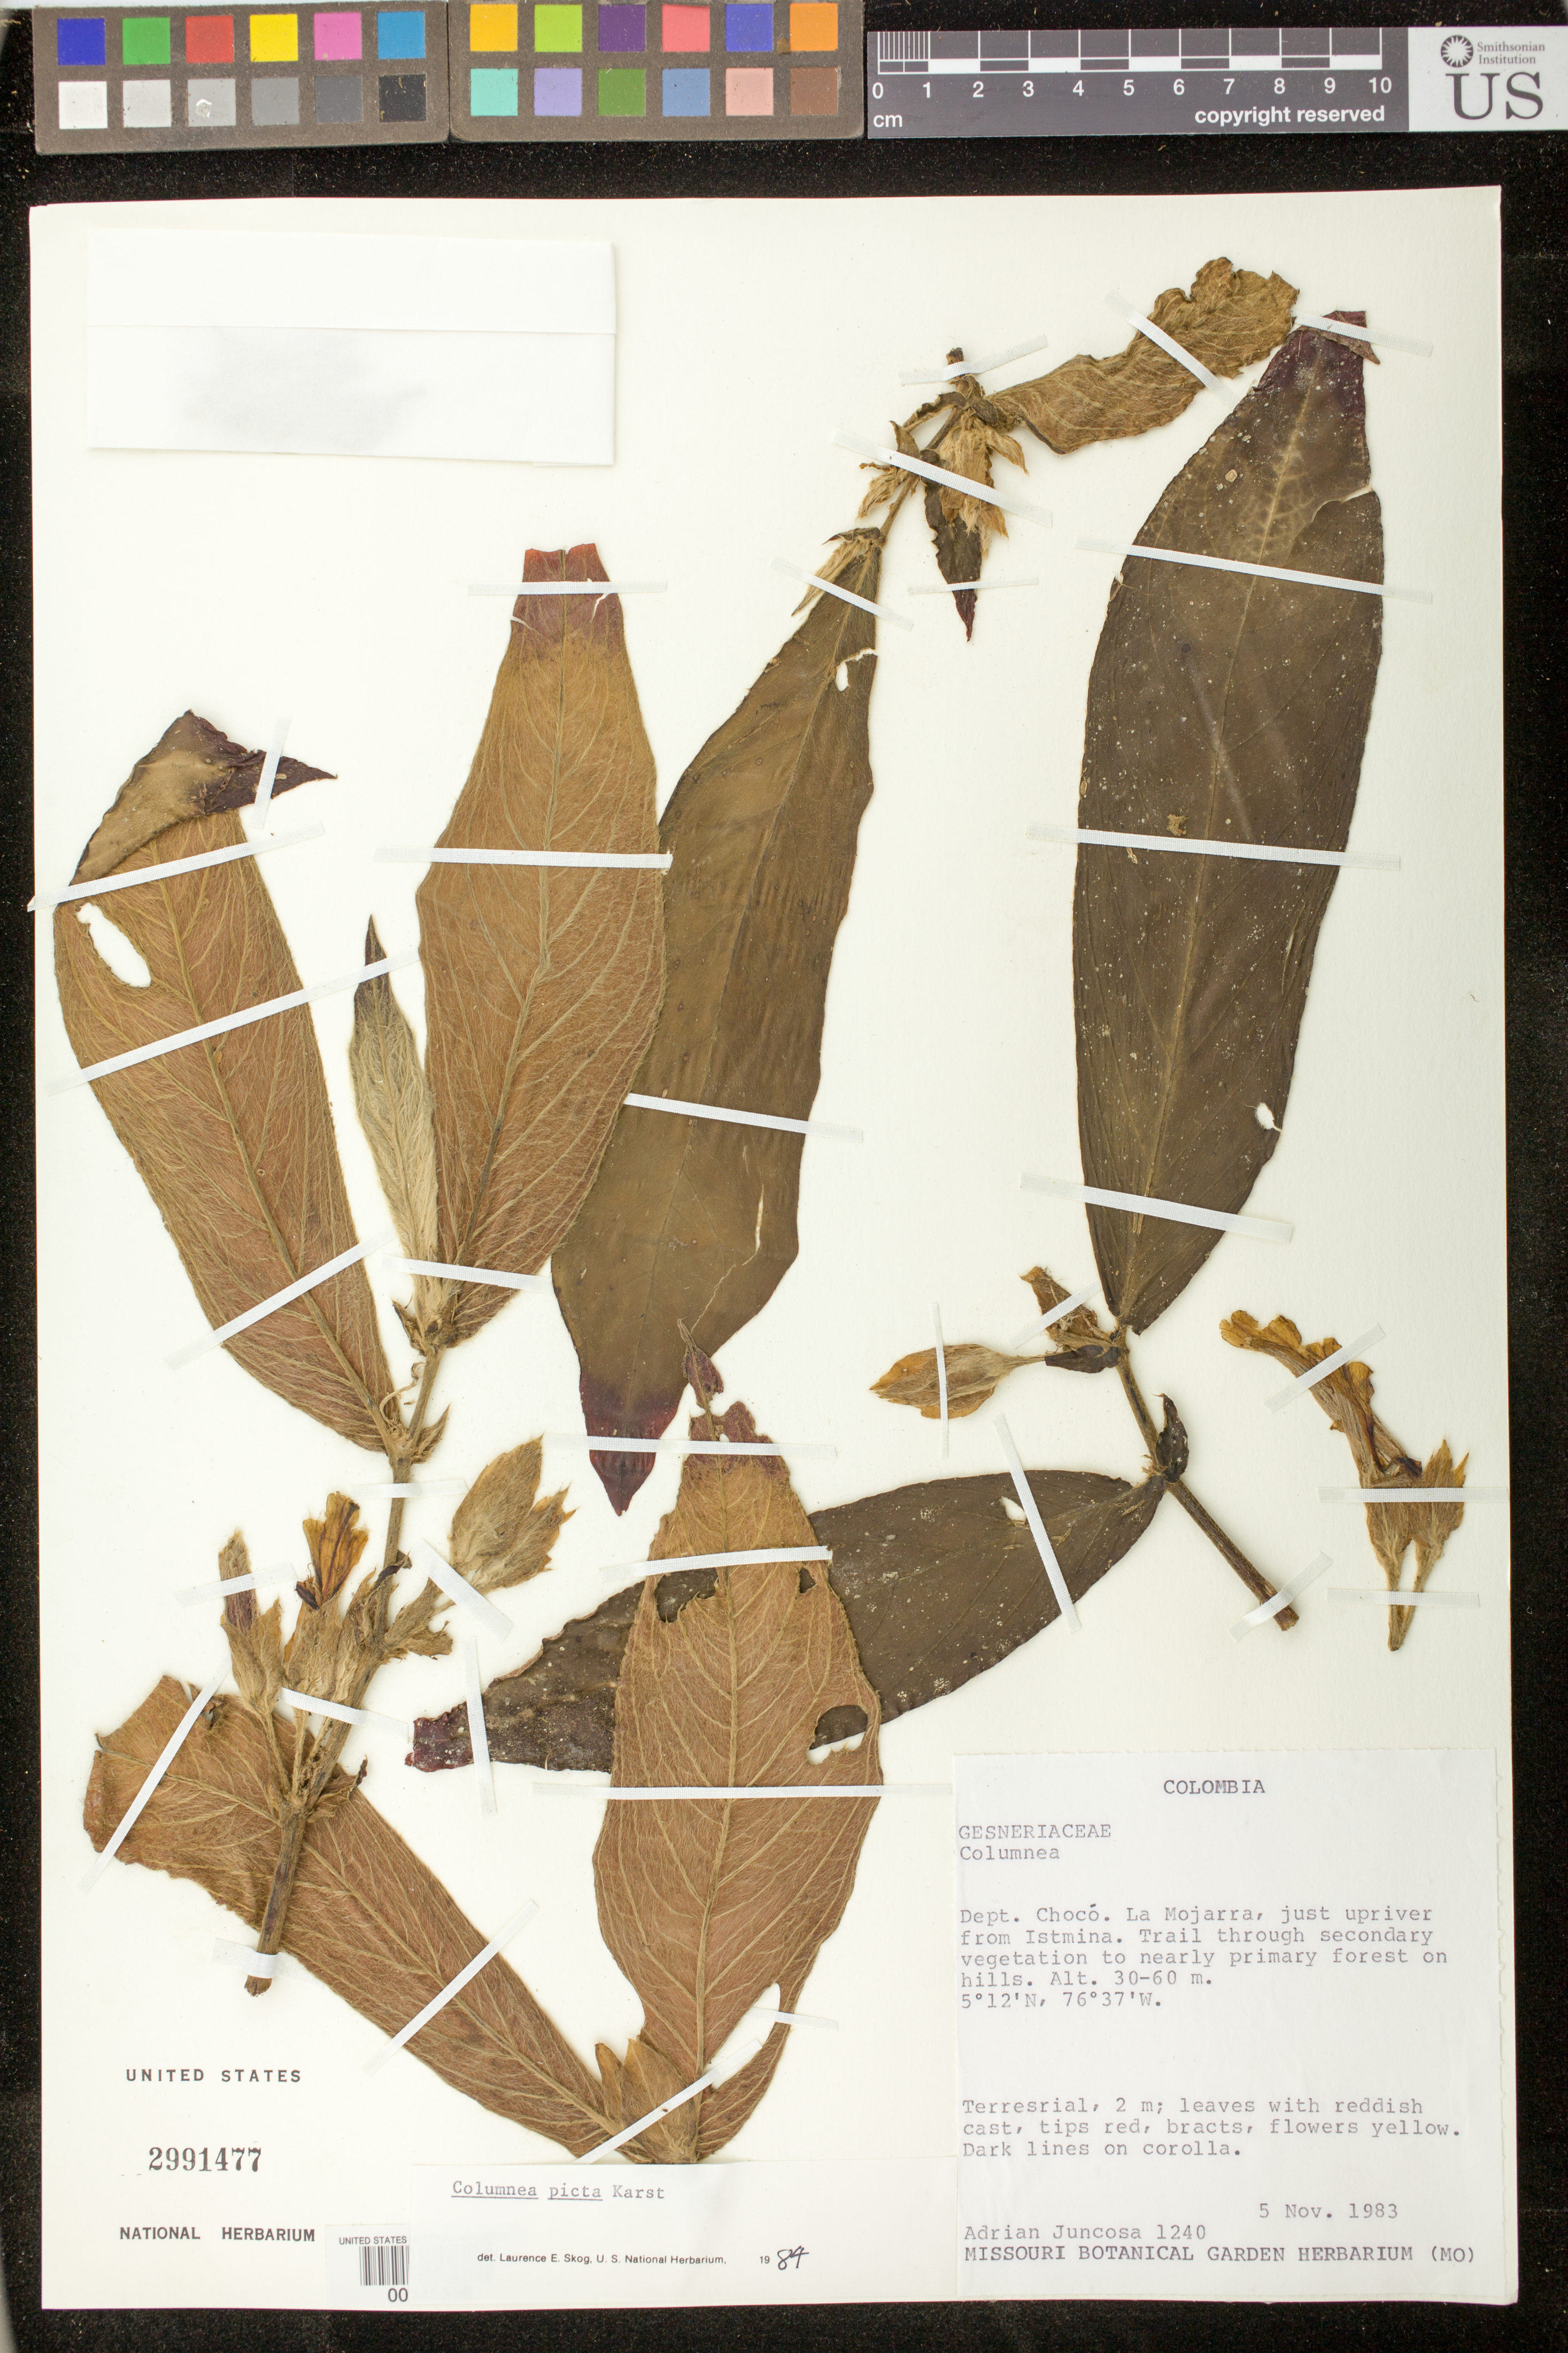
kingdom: Plantae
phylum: Tracheophyta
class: Magnoliopsida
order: Lamiales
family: Gesneriaceae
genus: Columnea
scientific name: Columnea karsteniana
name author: Singh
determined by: Skog, Laurence E.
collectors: A. Juncosa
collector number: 1240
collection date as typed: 05 Nov 1983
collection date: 1983-11-05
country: Colombia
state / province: Chocó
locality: La Mojarra, just upriver from Istmina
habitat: Trail through secondary vegetation to nearly primary forest on hills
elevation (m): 30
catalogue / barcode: US 2991477